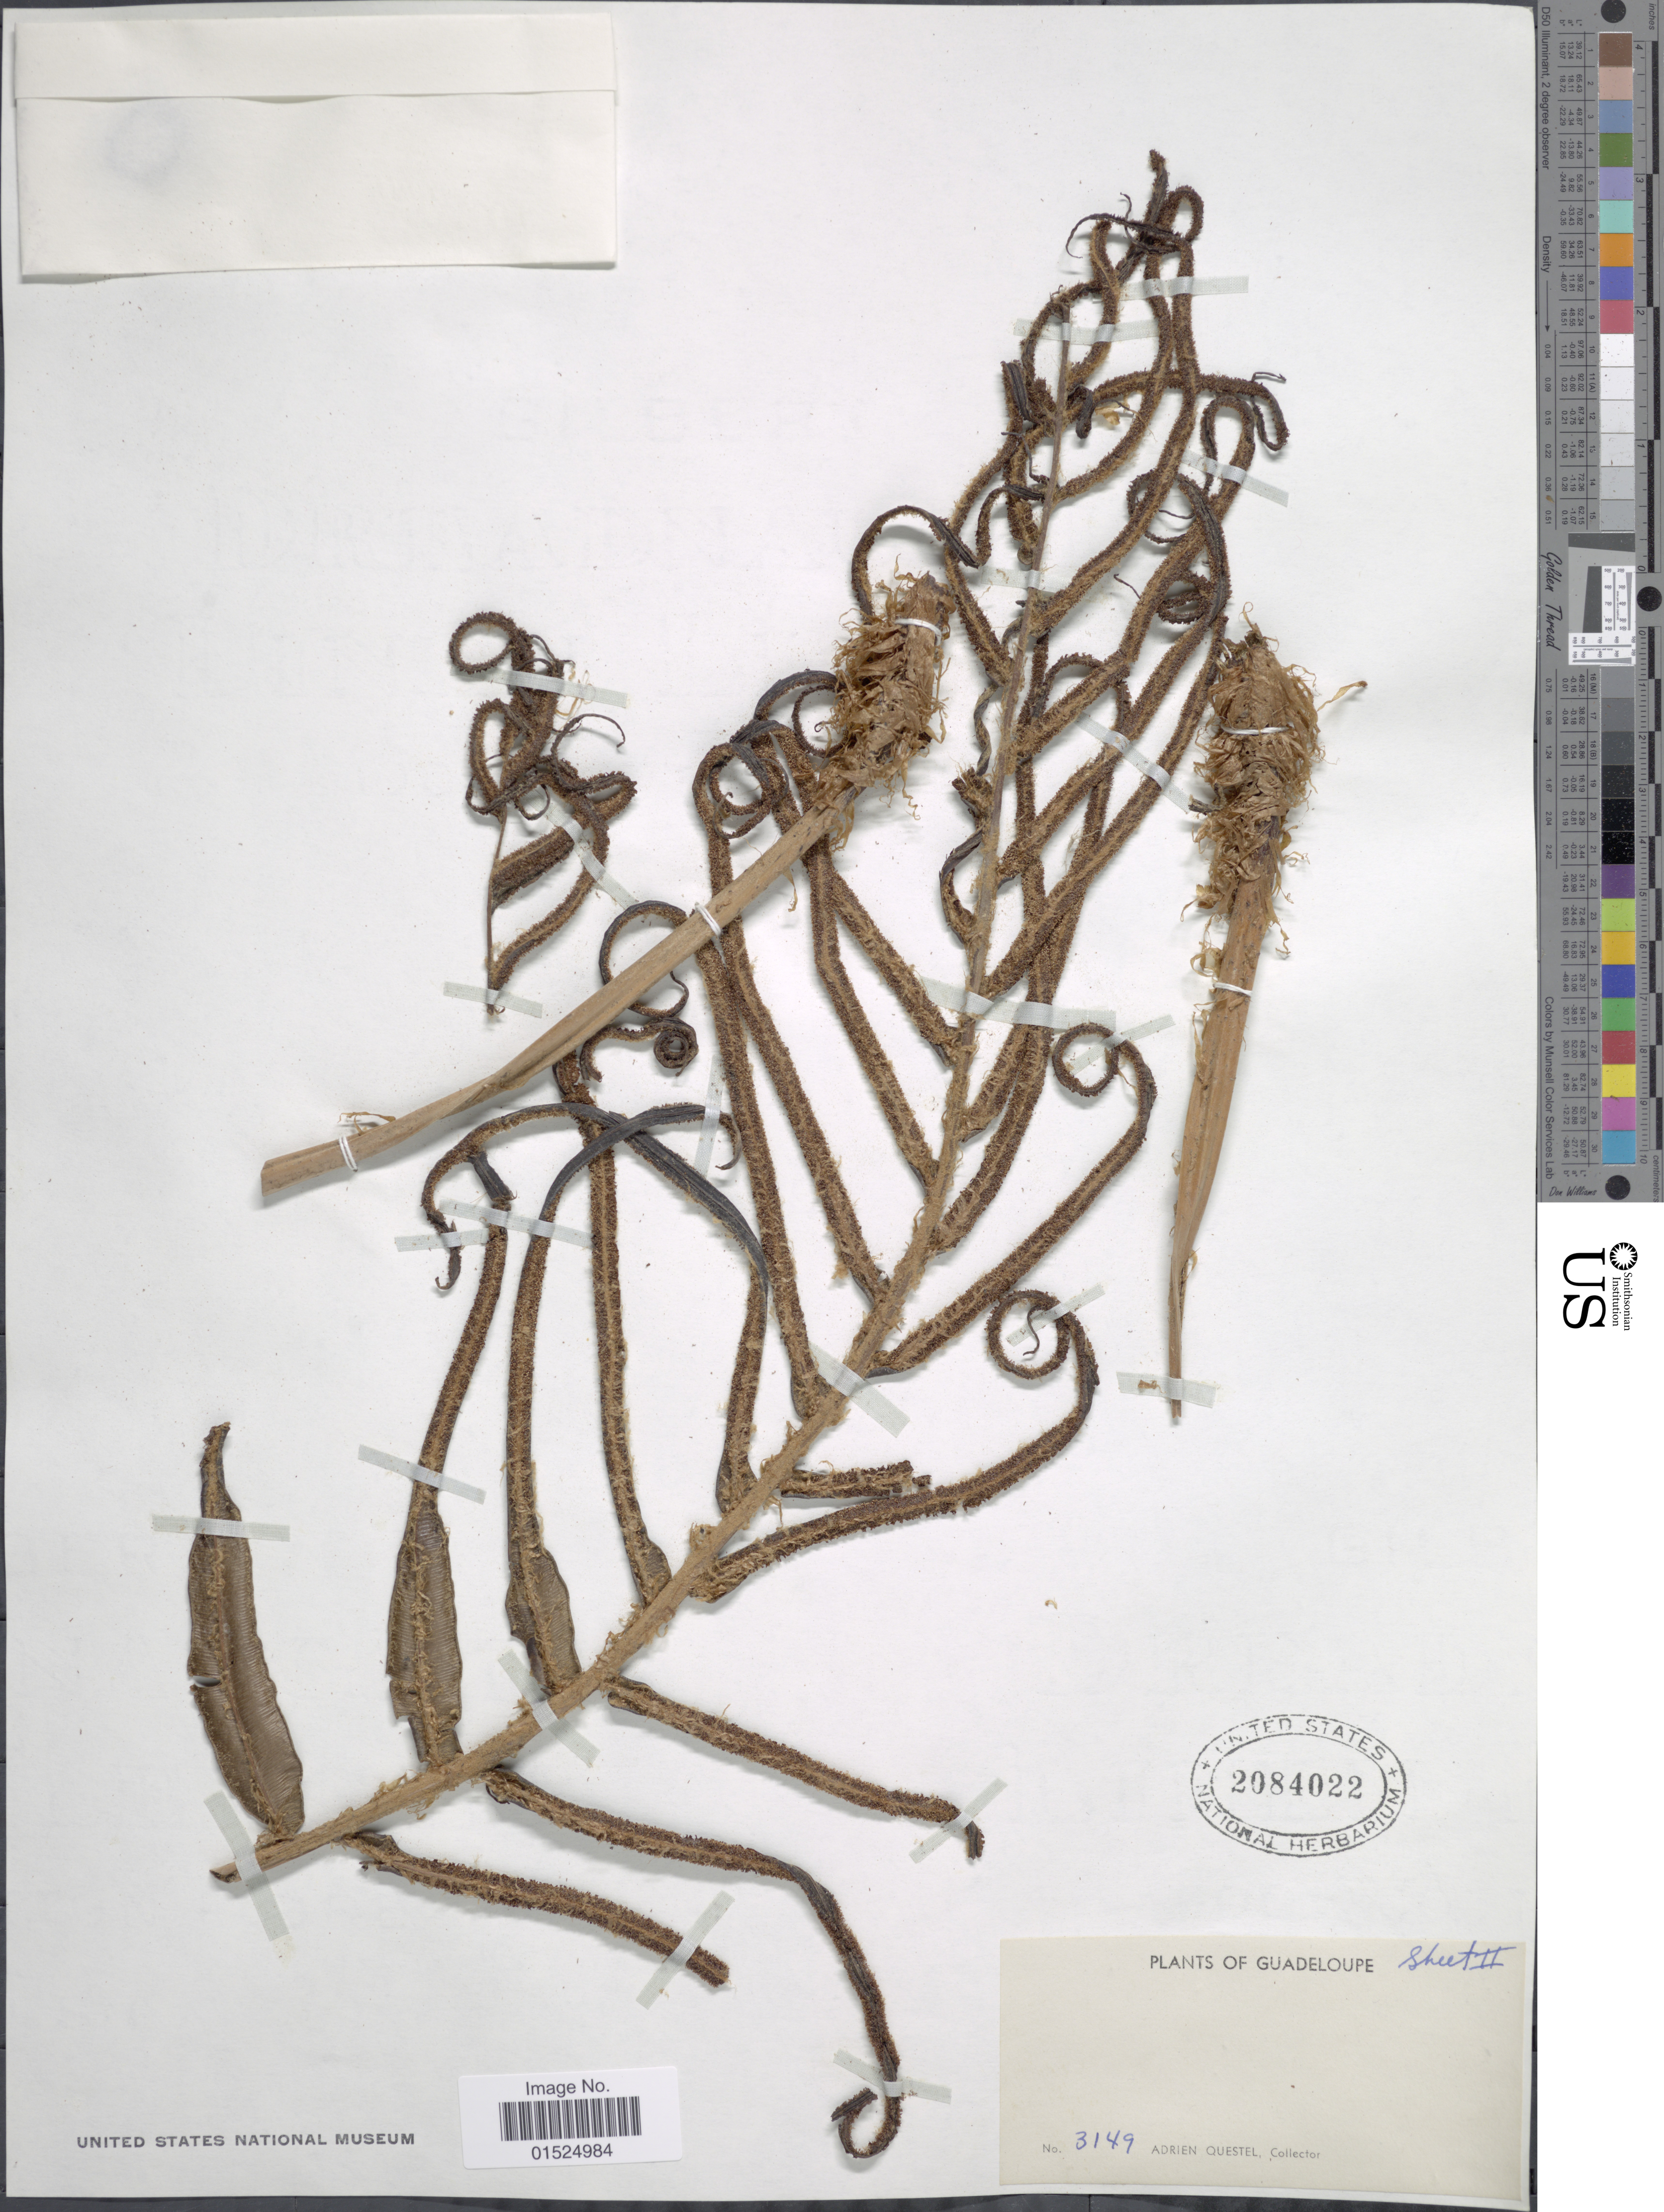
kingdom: Plantae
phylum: Tracheophyta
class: Polypodiopsida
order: Polypodiales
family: Blechnaceae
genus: Blechnum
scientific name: Blechnum ryanii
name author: Hieron.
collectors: A. Questel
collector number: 3149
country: Guadeloupe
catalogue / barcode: US 2084022